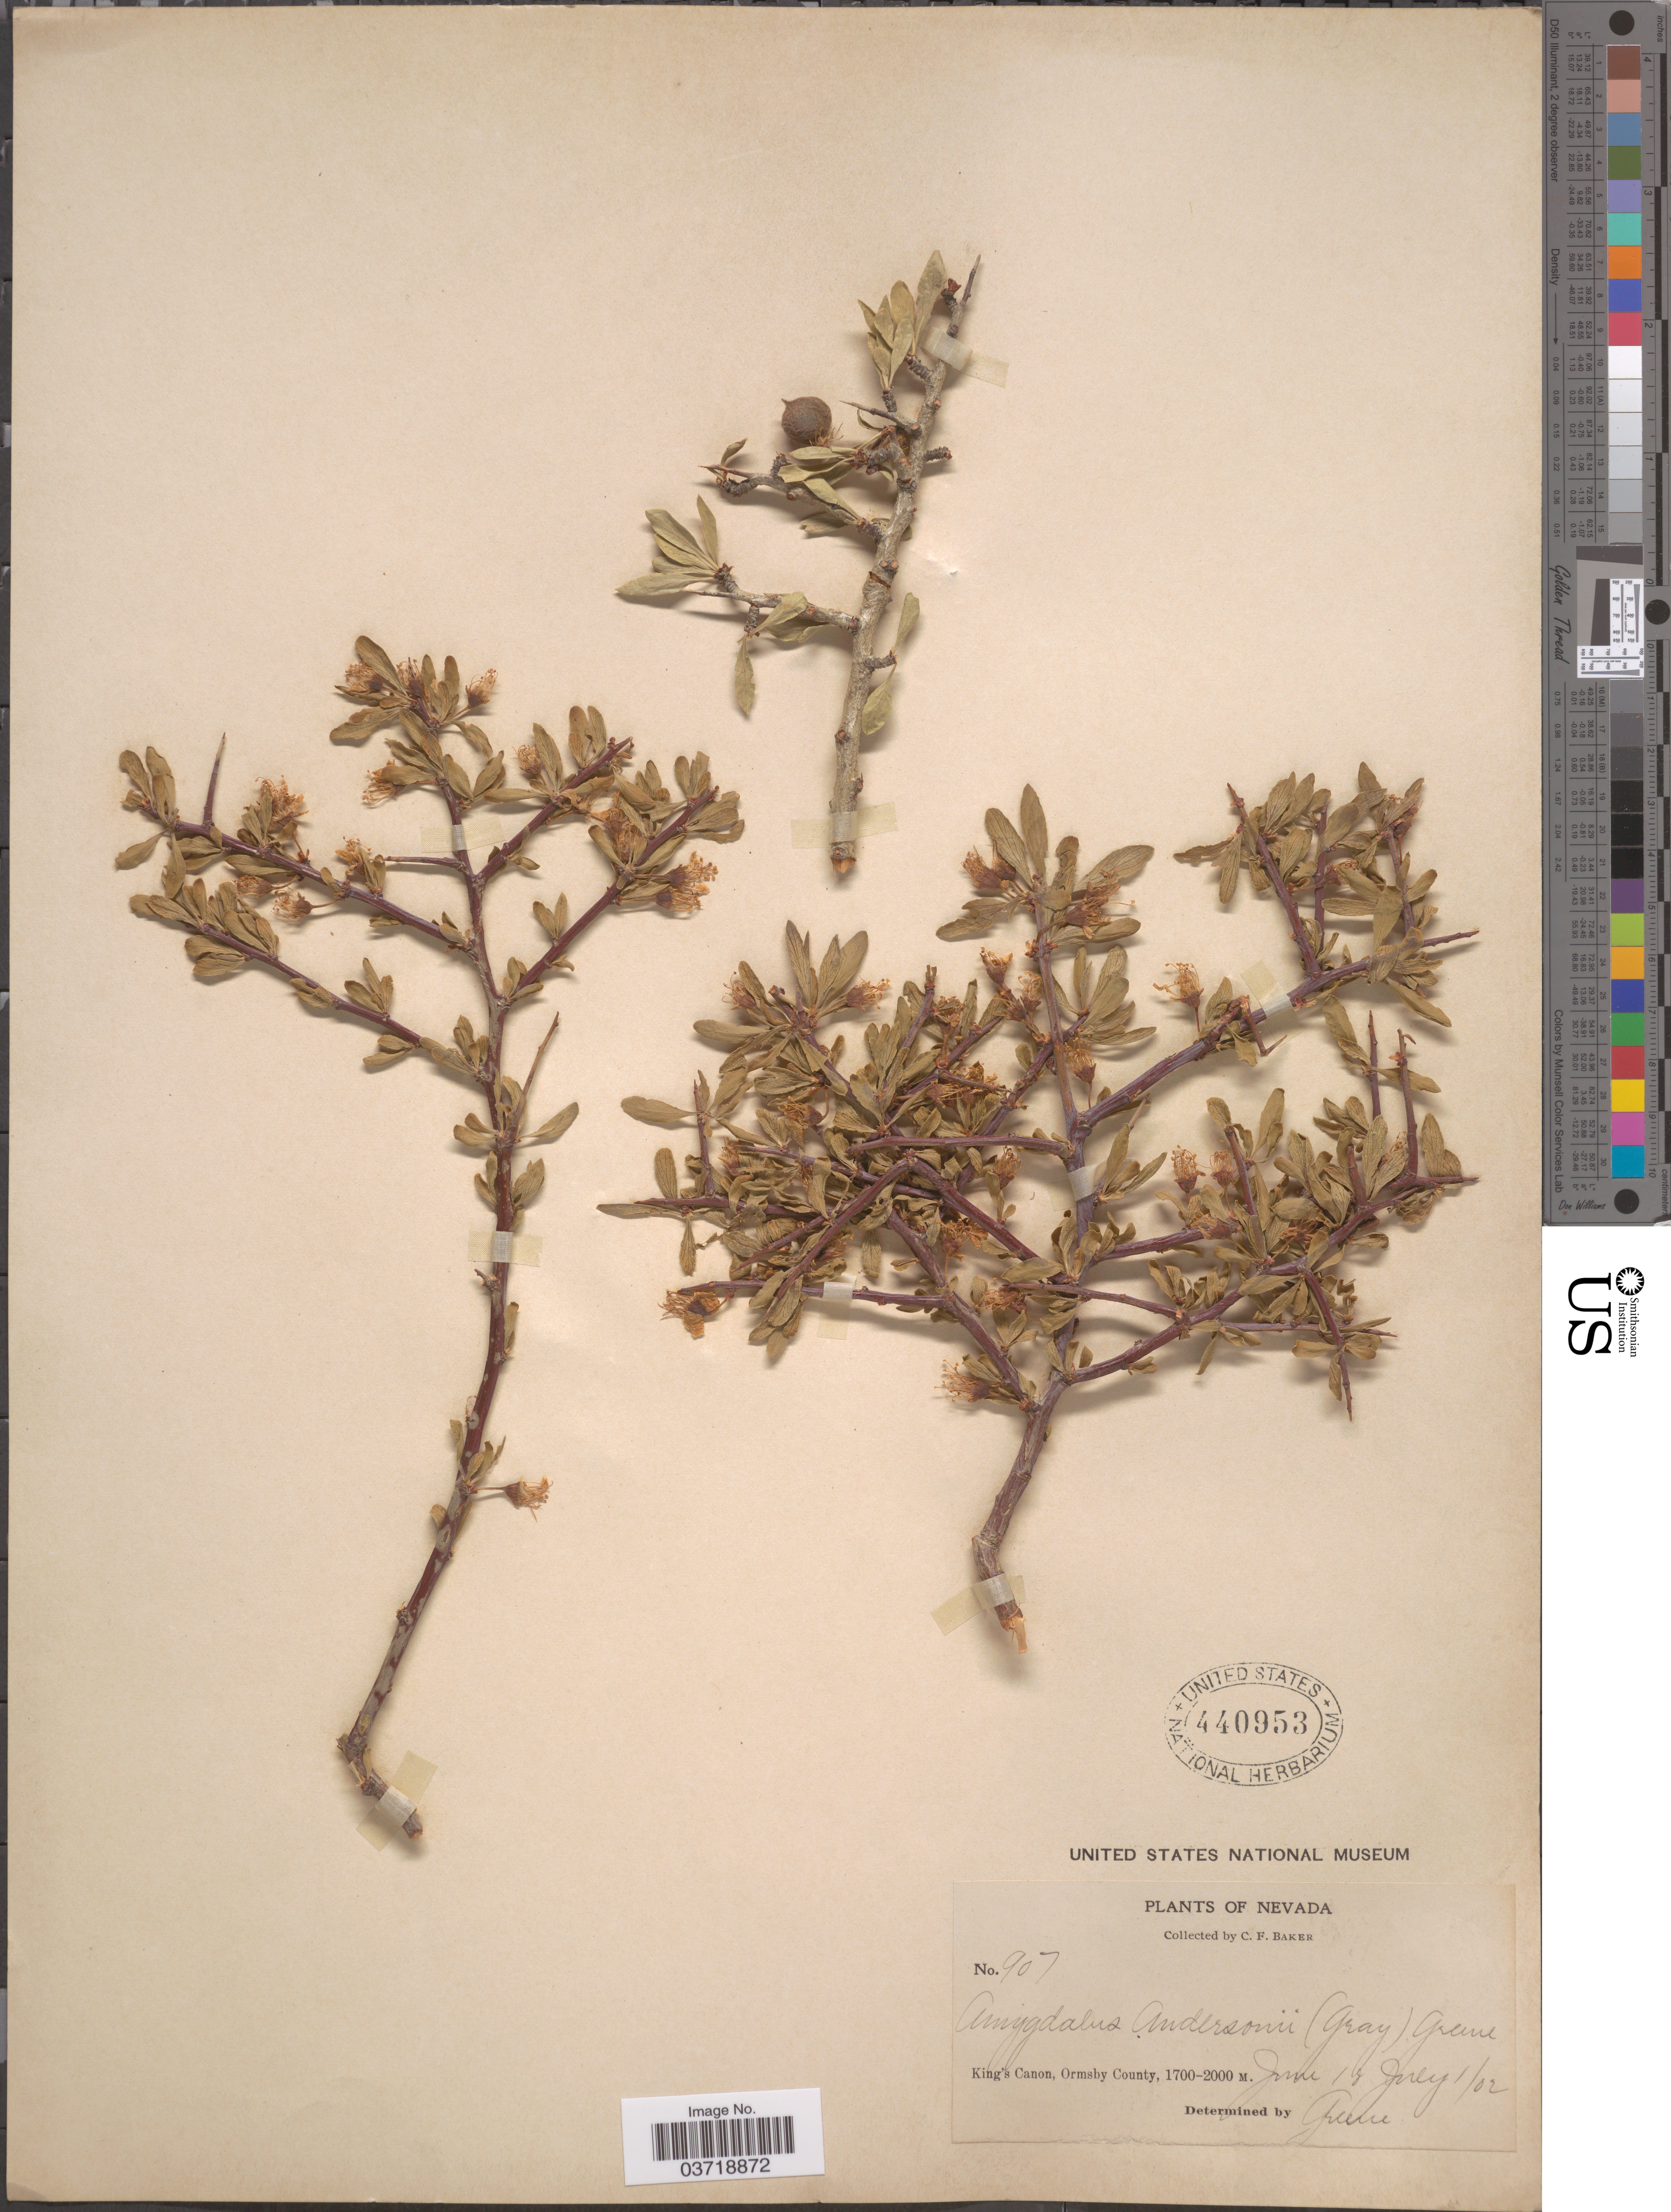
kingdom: Plantae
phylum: Tracheophyta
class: Magnoliopsida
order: Rosales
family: Rosaceae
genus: Prunus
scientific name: Prunus andersonii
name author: A. Gray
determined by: Strong, Mark T., (BOT), Smithsonian Institution - National Museum of Natural History (UNITED STATES)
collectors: C. F. Baker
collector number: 907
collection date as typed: Transcribed d/m/y: 10/6/2 to 1/7/2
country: United States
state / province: Nevada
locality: King's Canon, Ormsby County.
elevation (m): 1700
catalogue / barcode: US 440953